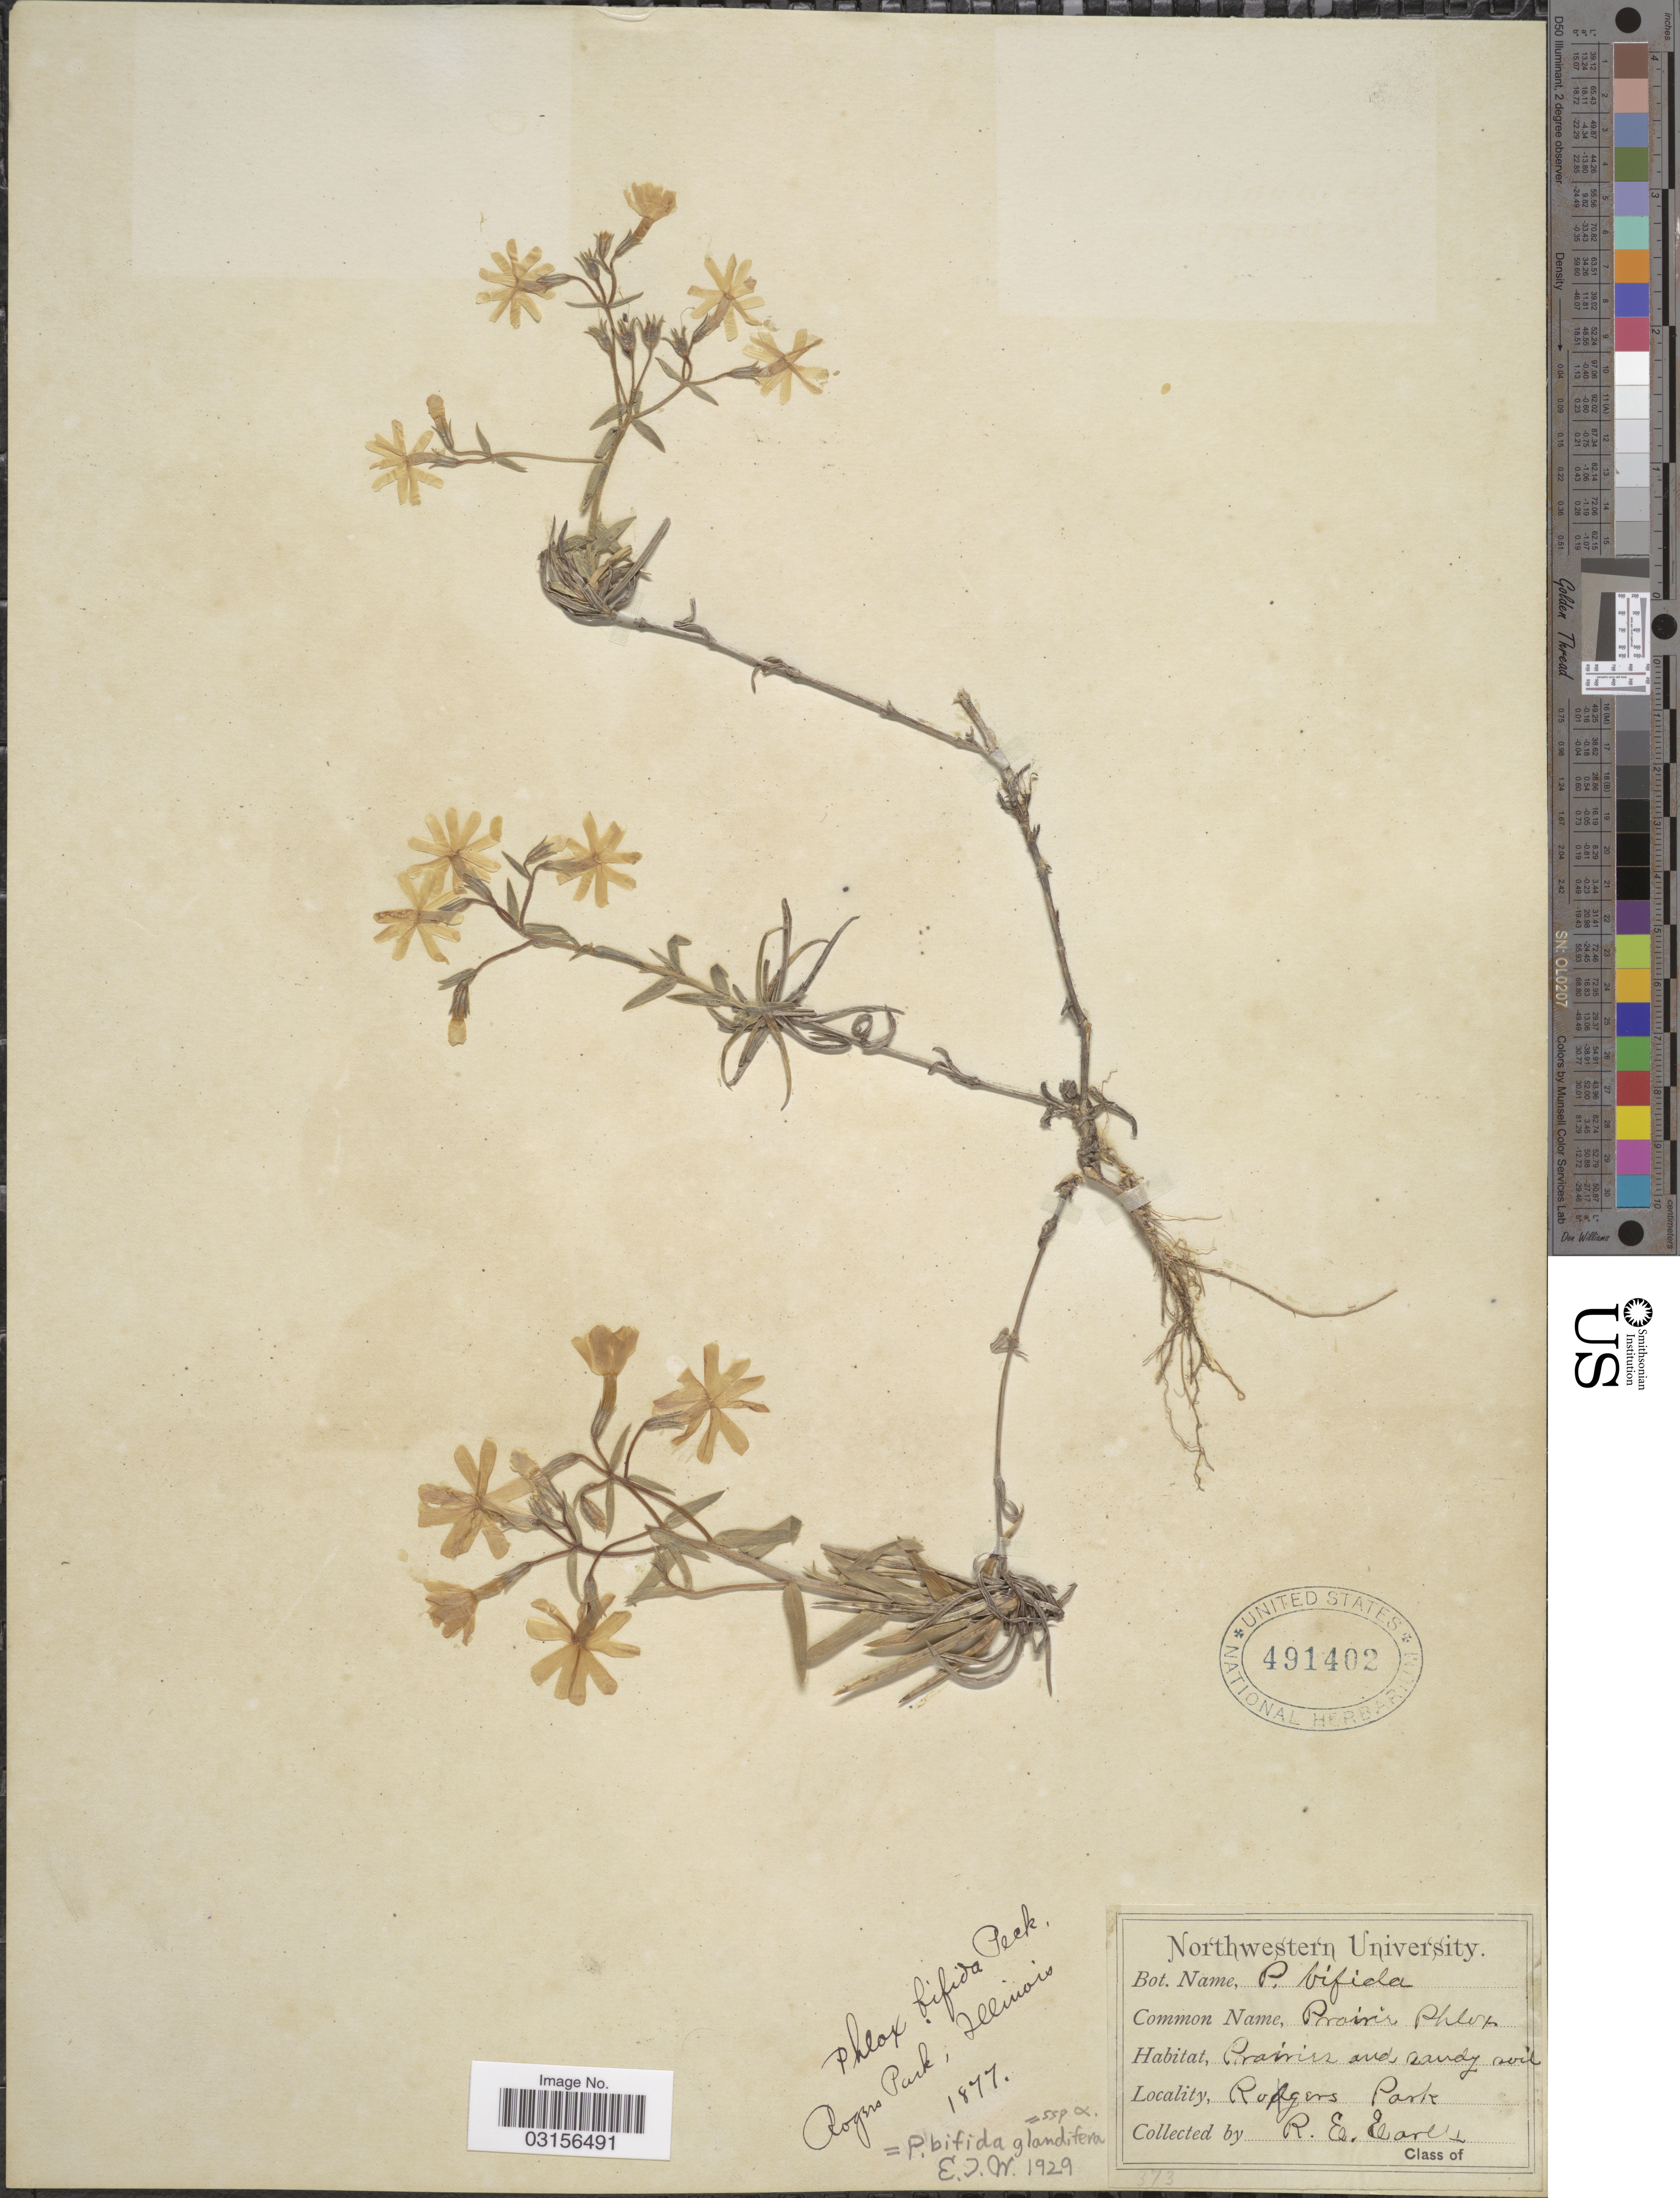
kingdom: Plantae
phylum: Tracheophyta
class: Magnoliopsida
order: Ericales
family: Polemoniaceae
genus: Phlox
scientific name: Phlox bifida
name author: L.C. Beck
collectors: R. Earll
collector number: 373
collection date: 1877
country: United States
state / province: Illinois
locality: Rogers Park.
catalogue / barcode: US 491402